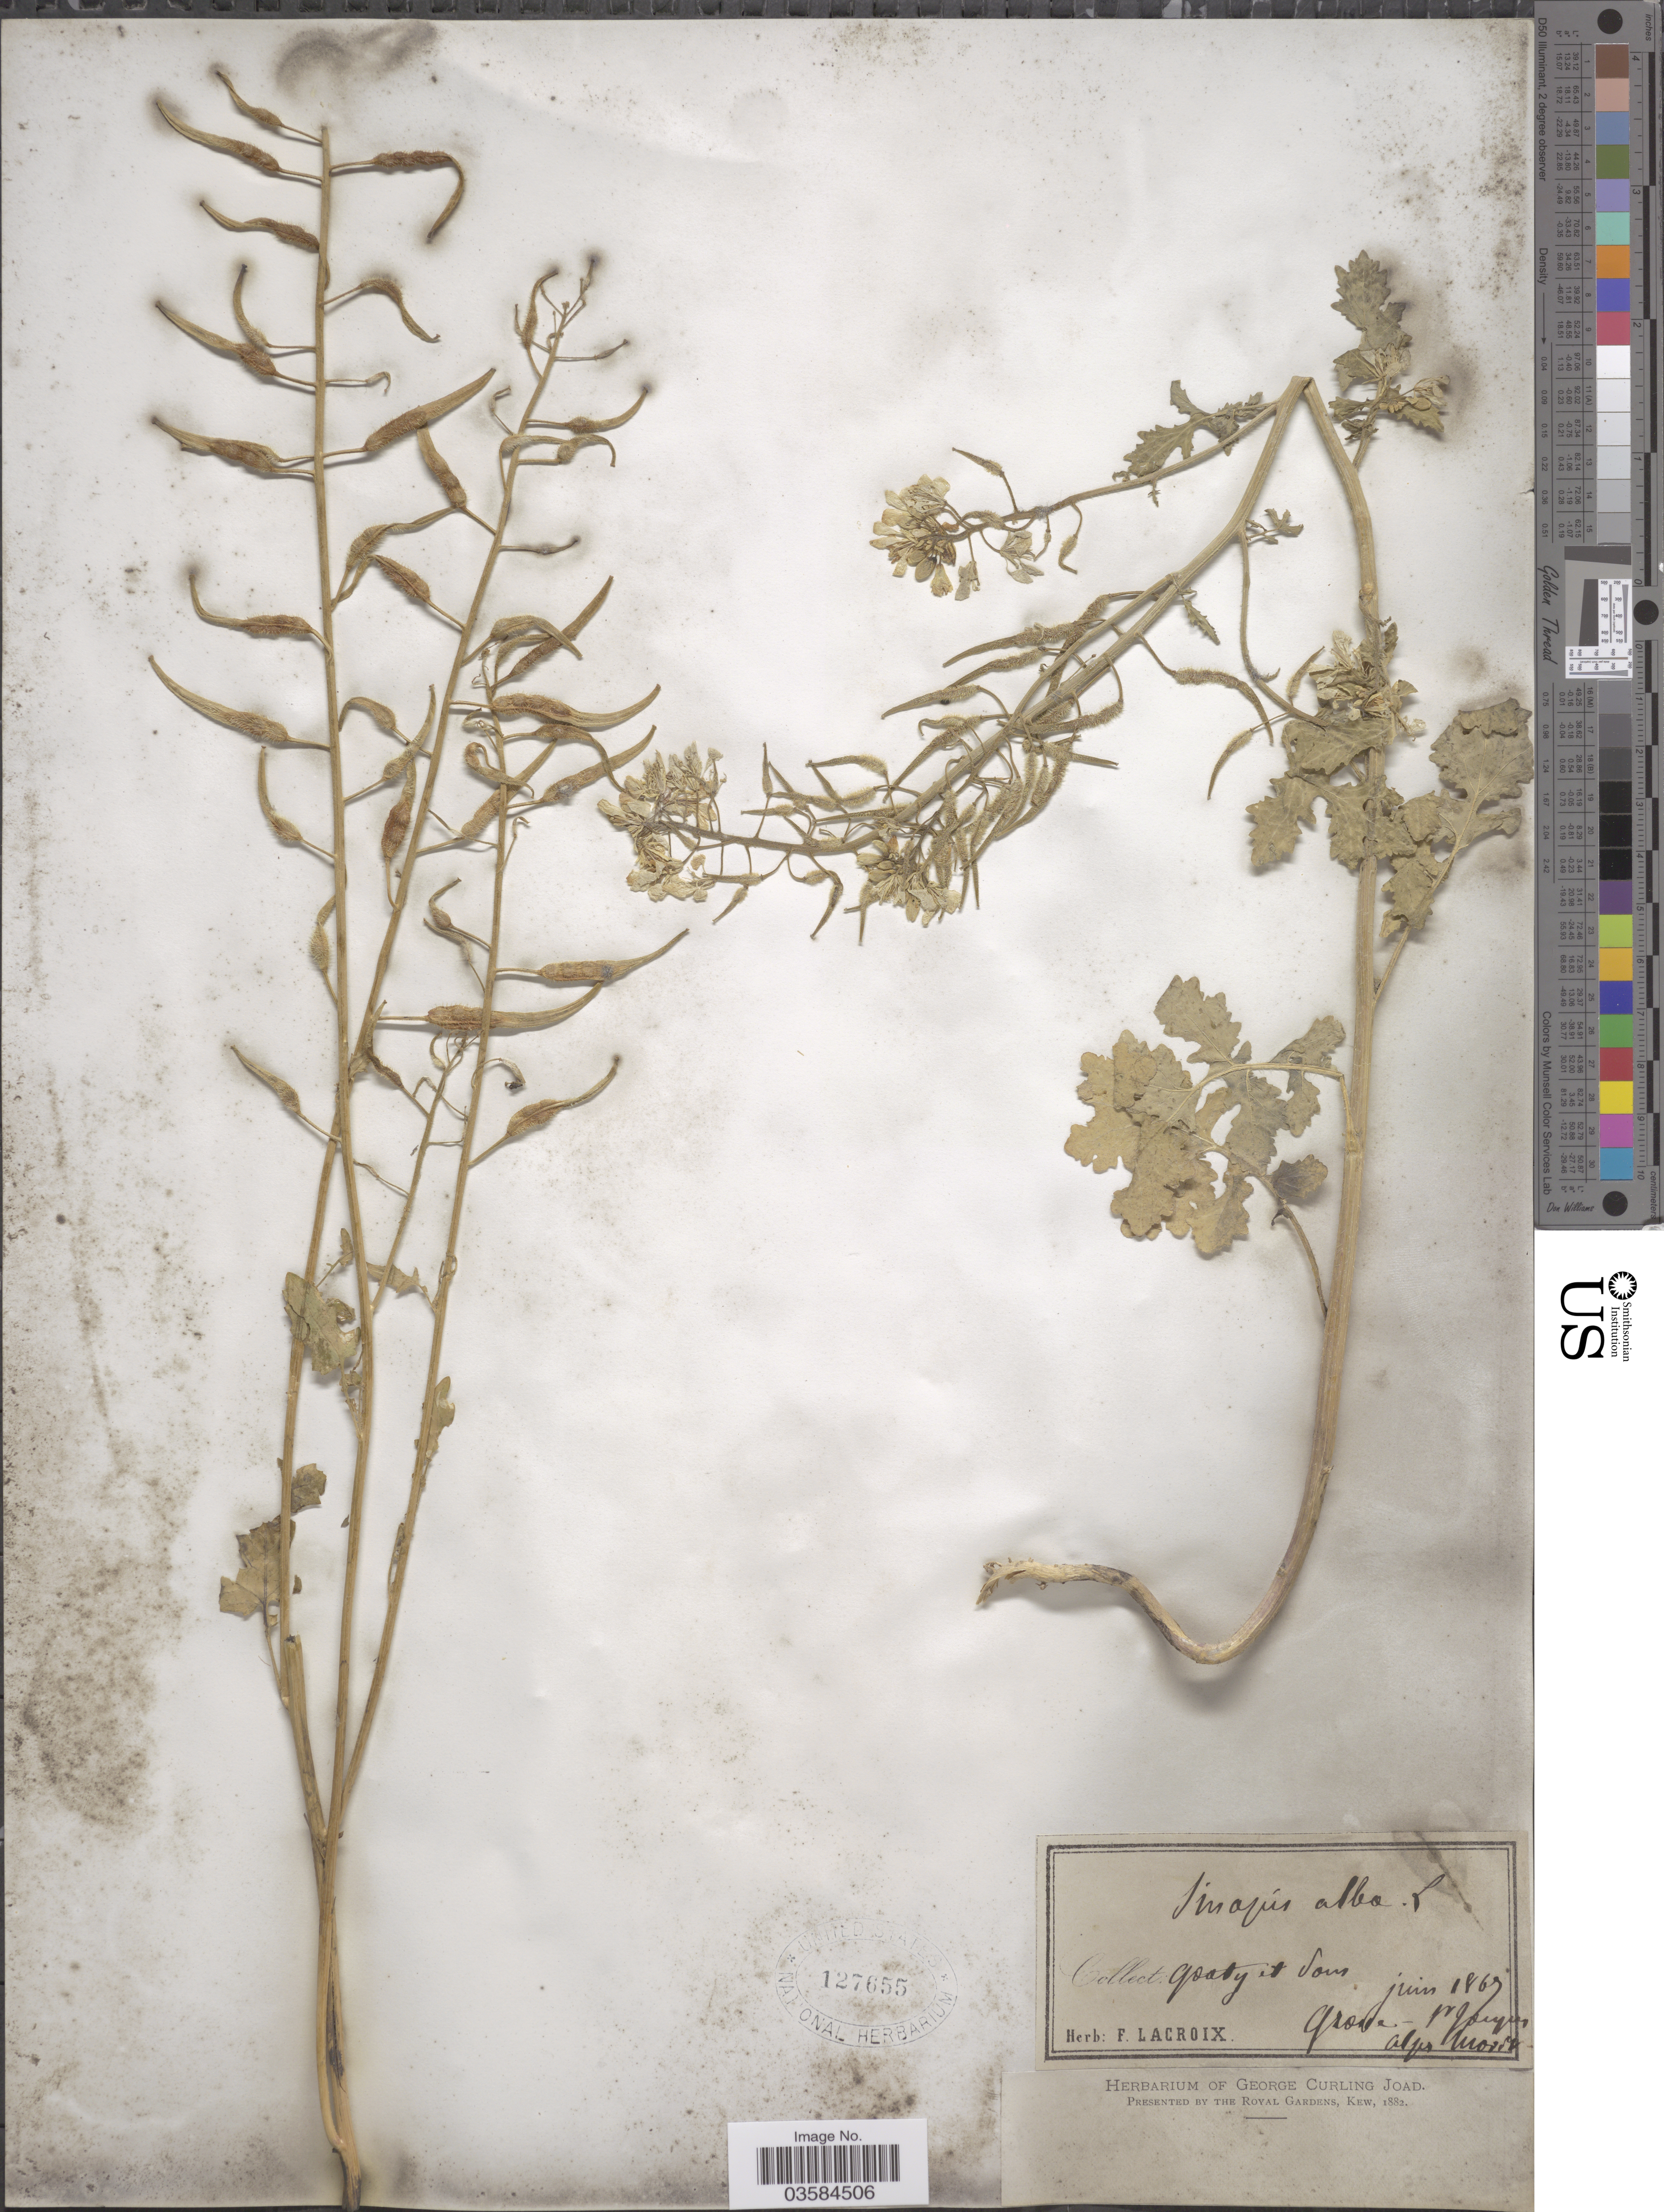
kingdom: Plantae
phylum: Tracheophyta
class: Magnoliopsida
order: Brassicales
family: Brassicaceae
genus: Sinapis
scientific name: Sinapis alba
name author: L.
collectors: ex herb. F. Lacroix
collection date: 1869-06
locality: Grosse W Jacques. Alps Mont.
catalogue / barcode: US 127655